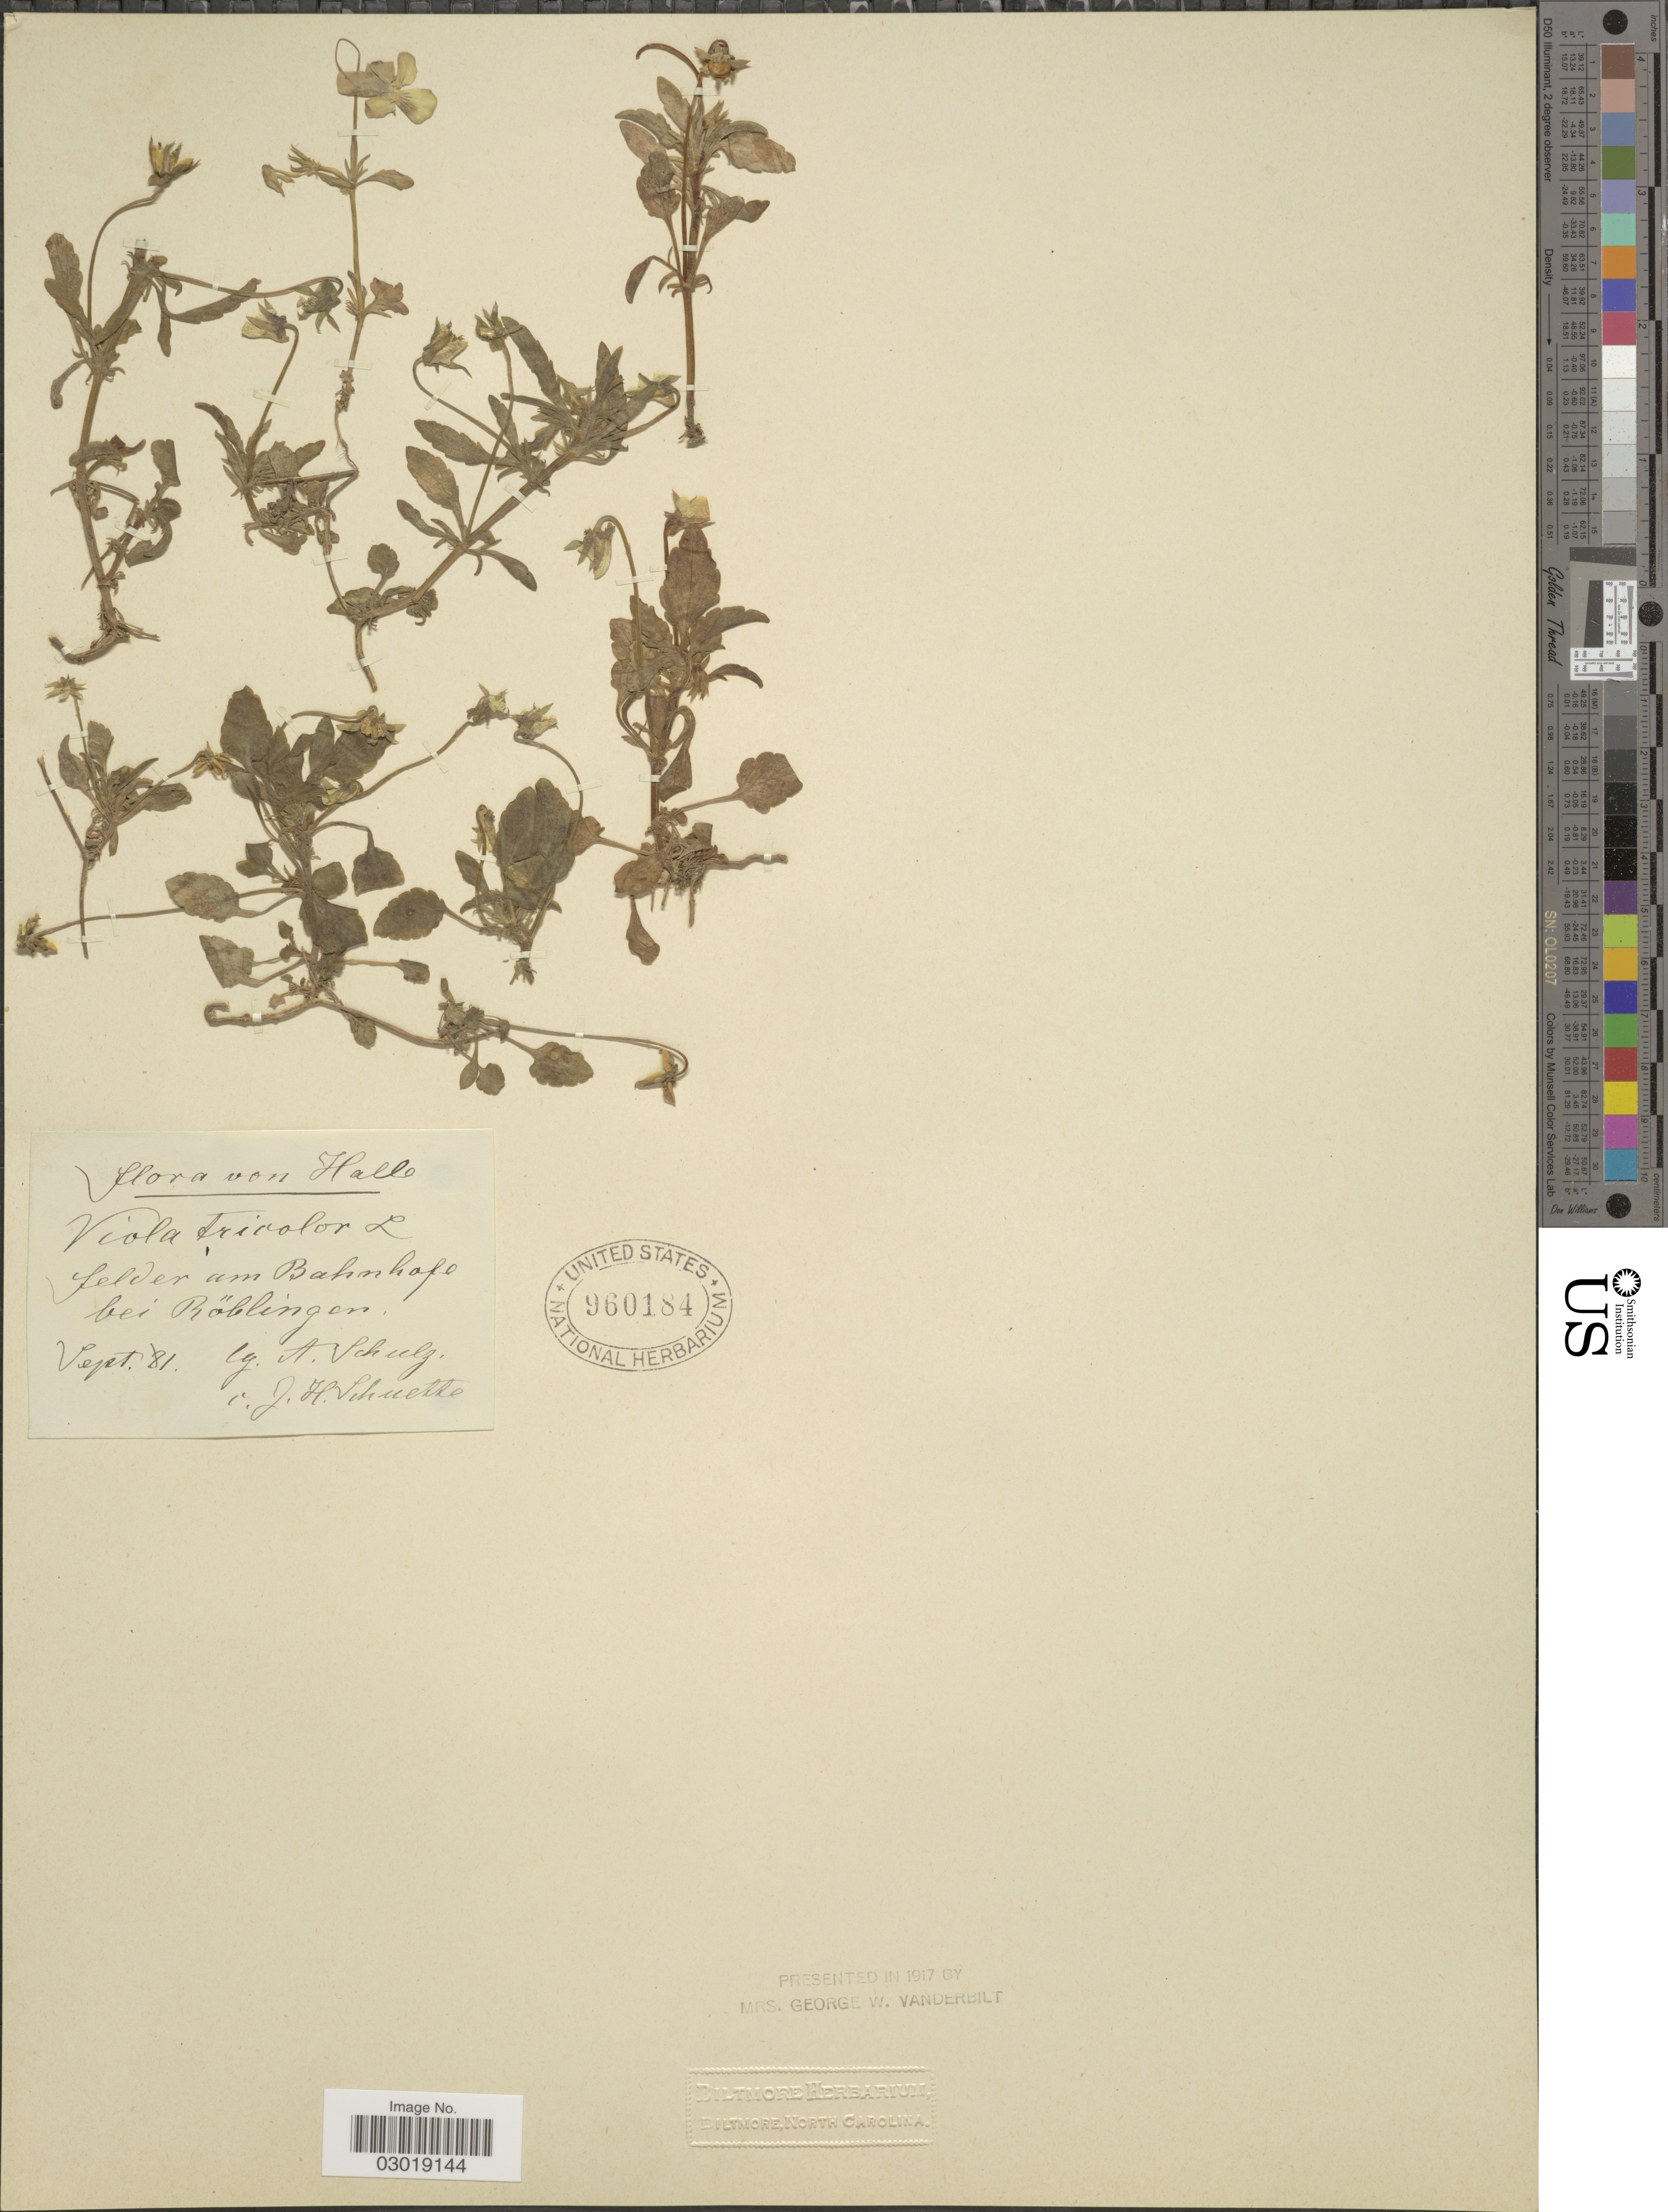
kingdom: Plantae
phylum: Tracheophyta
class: Magnoliopsida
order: Malpighiales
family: Violaceae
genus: Viola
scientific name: Viola tricolor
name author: L.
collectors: A. Schulz & J. H. Schuette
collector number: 81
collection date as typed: Transcribed d/m/y: /9/81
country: Germany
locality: Halle, felder am Bahnhofe bei Röblingen.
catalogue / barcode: US 960184